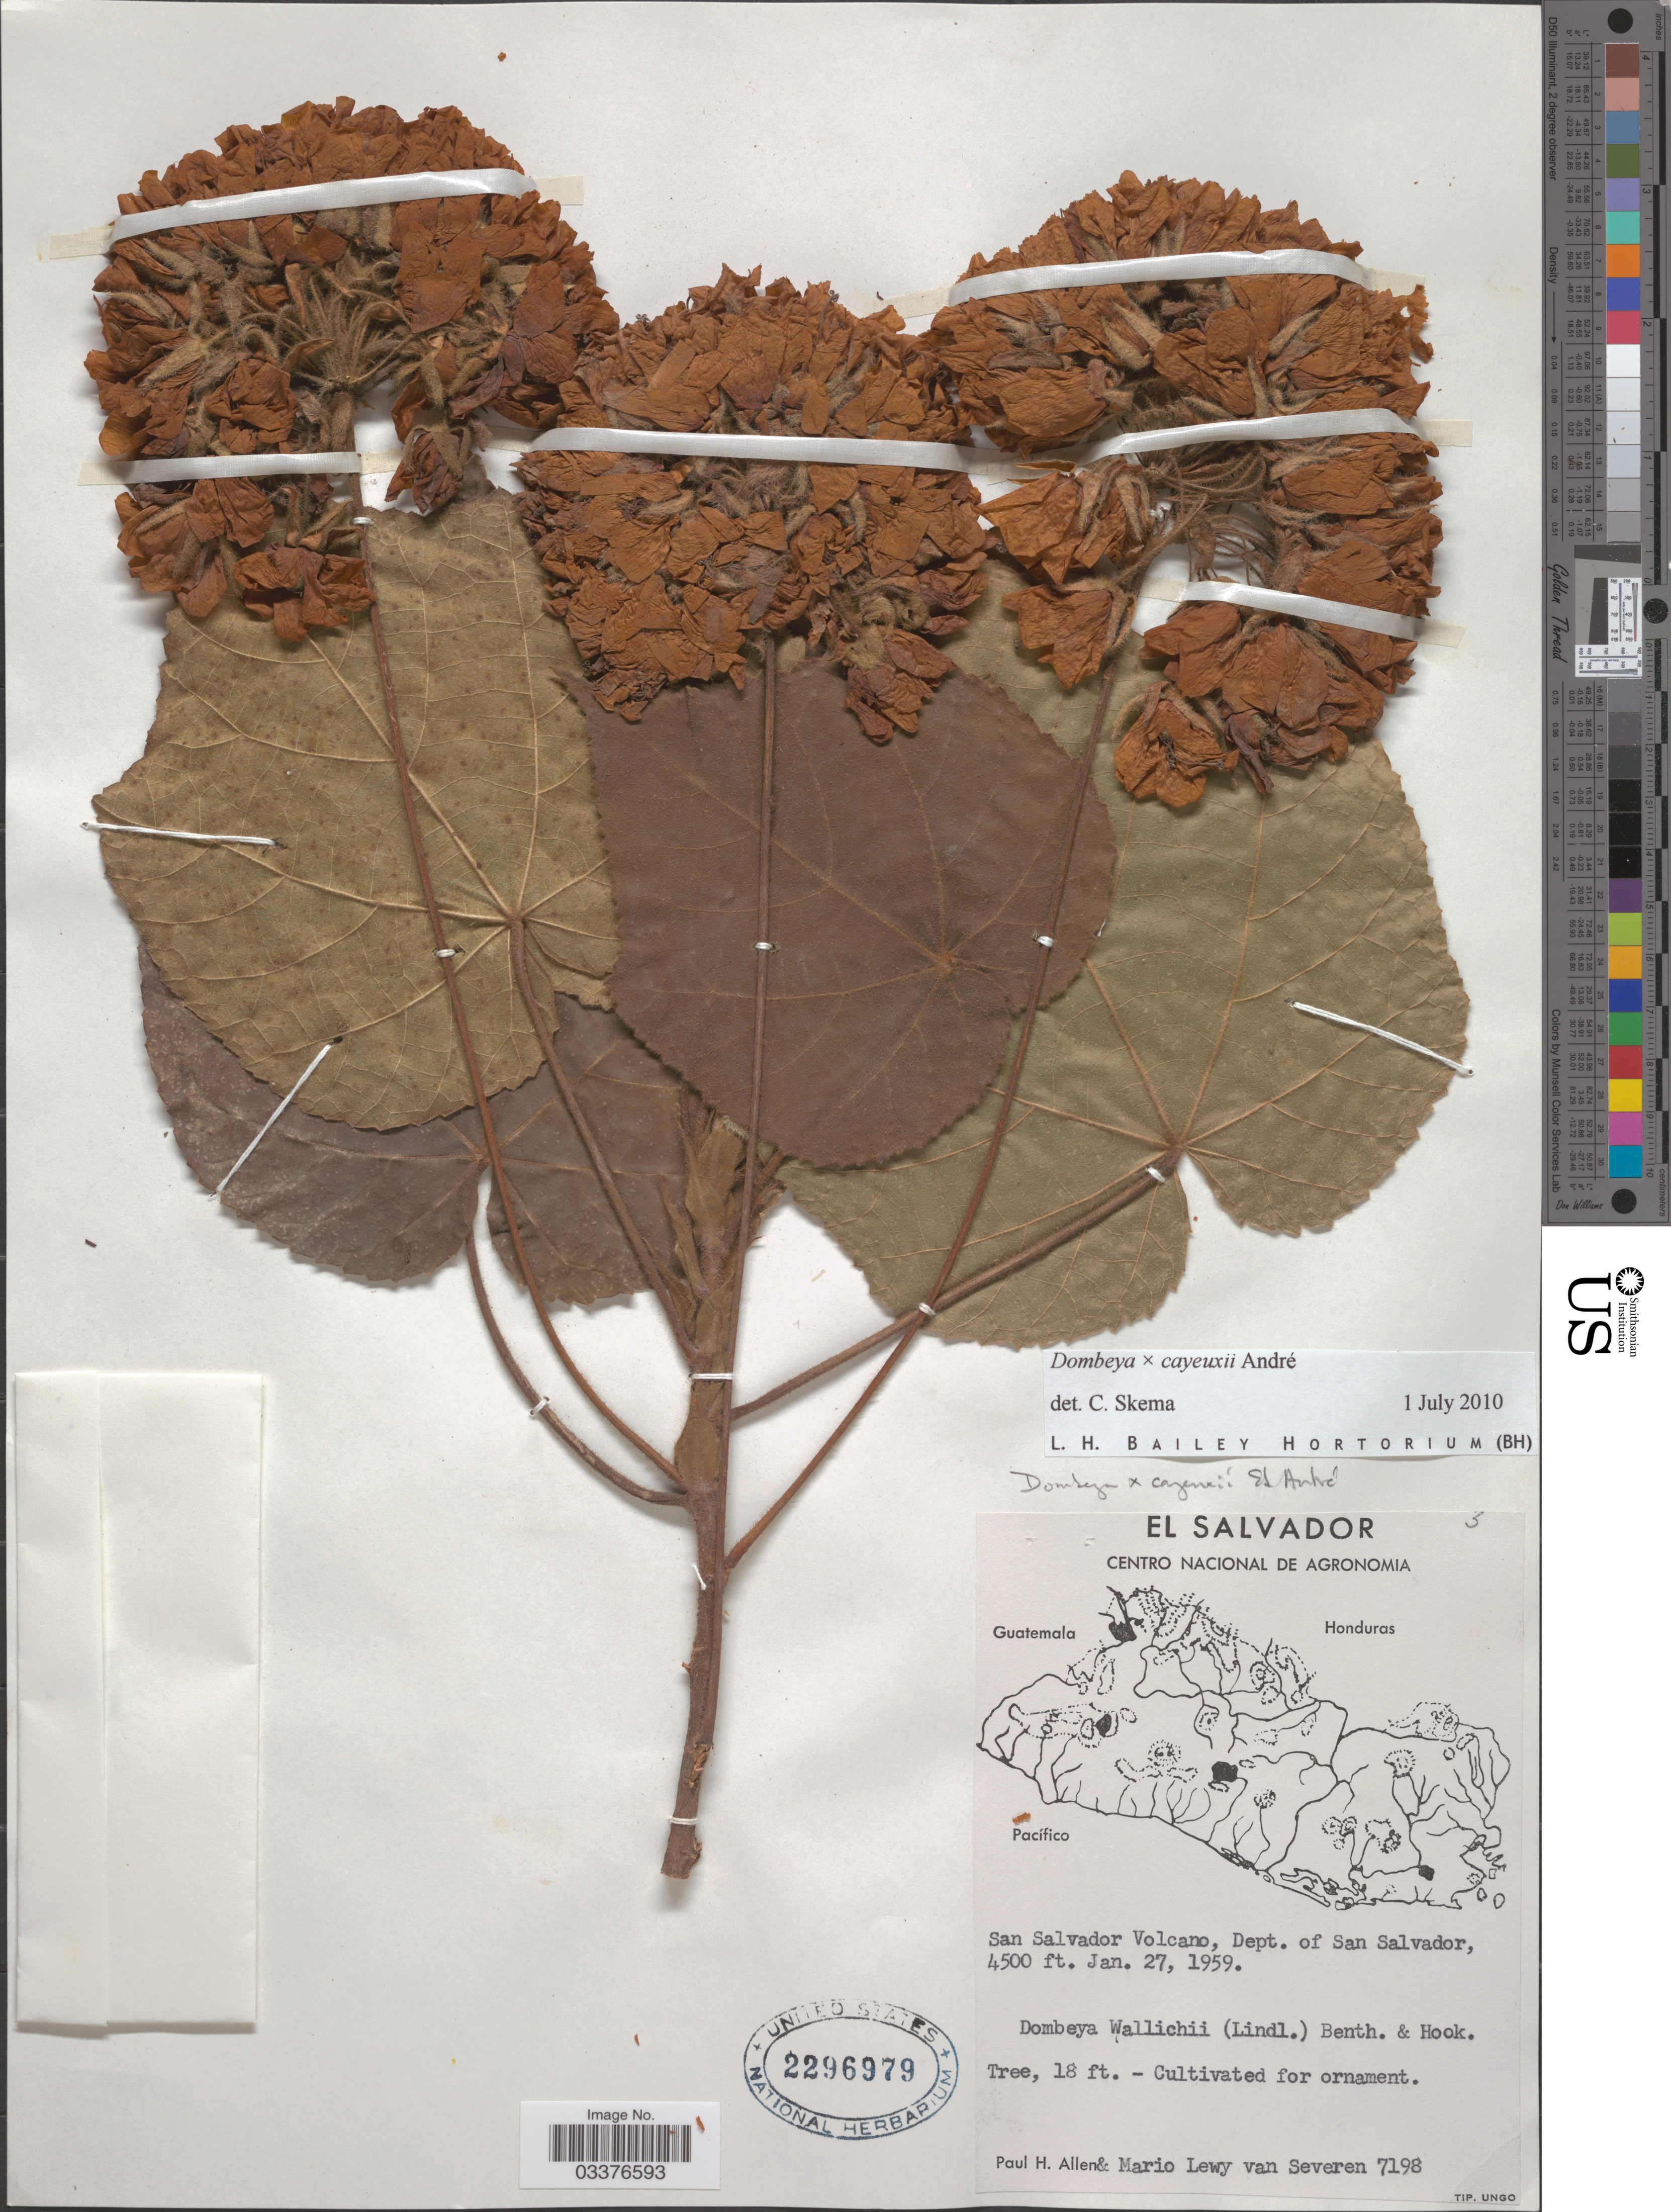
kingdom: Plantae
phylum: Tracheophyta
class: Magnoliopsida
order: Malvales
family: Malvaceae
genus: Dombeya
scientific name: Dombeya x cayeuxii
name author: André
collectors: P. H. Allen & M. Van Severen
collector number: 7198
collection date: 1959-01-27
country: El Salvador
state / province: San Salvador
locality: San Salvador Volcano, Dept. of San Salvader.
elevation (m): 1372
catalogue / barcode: US 2296979